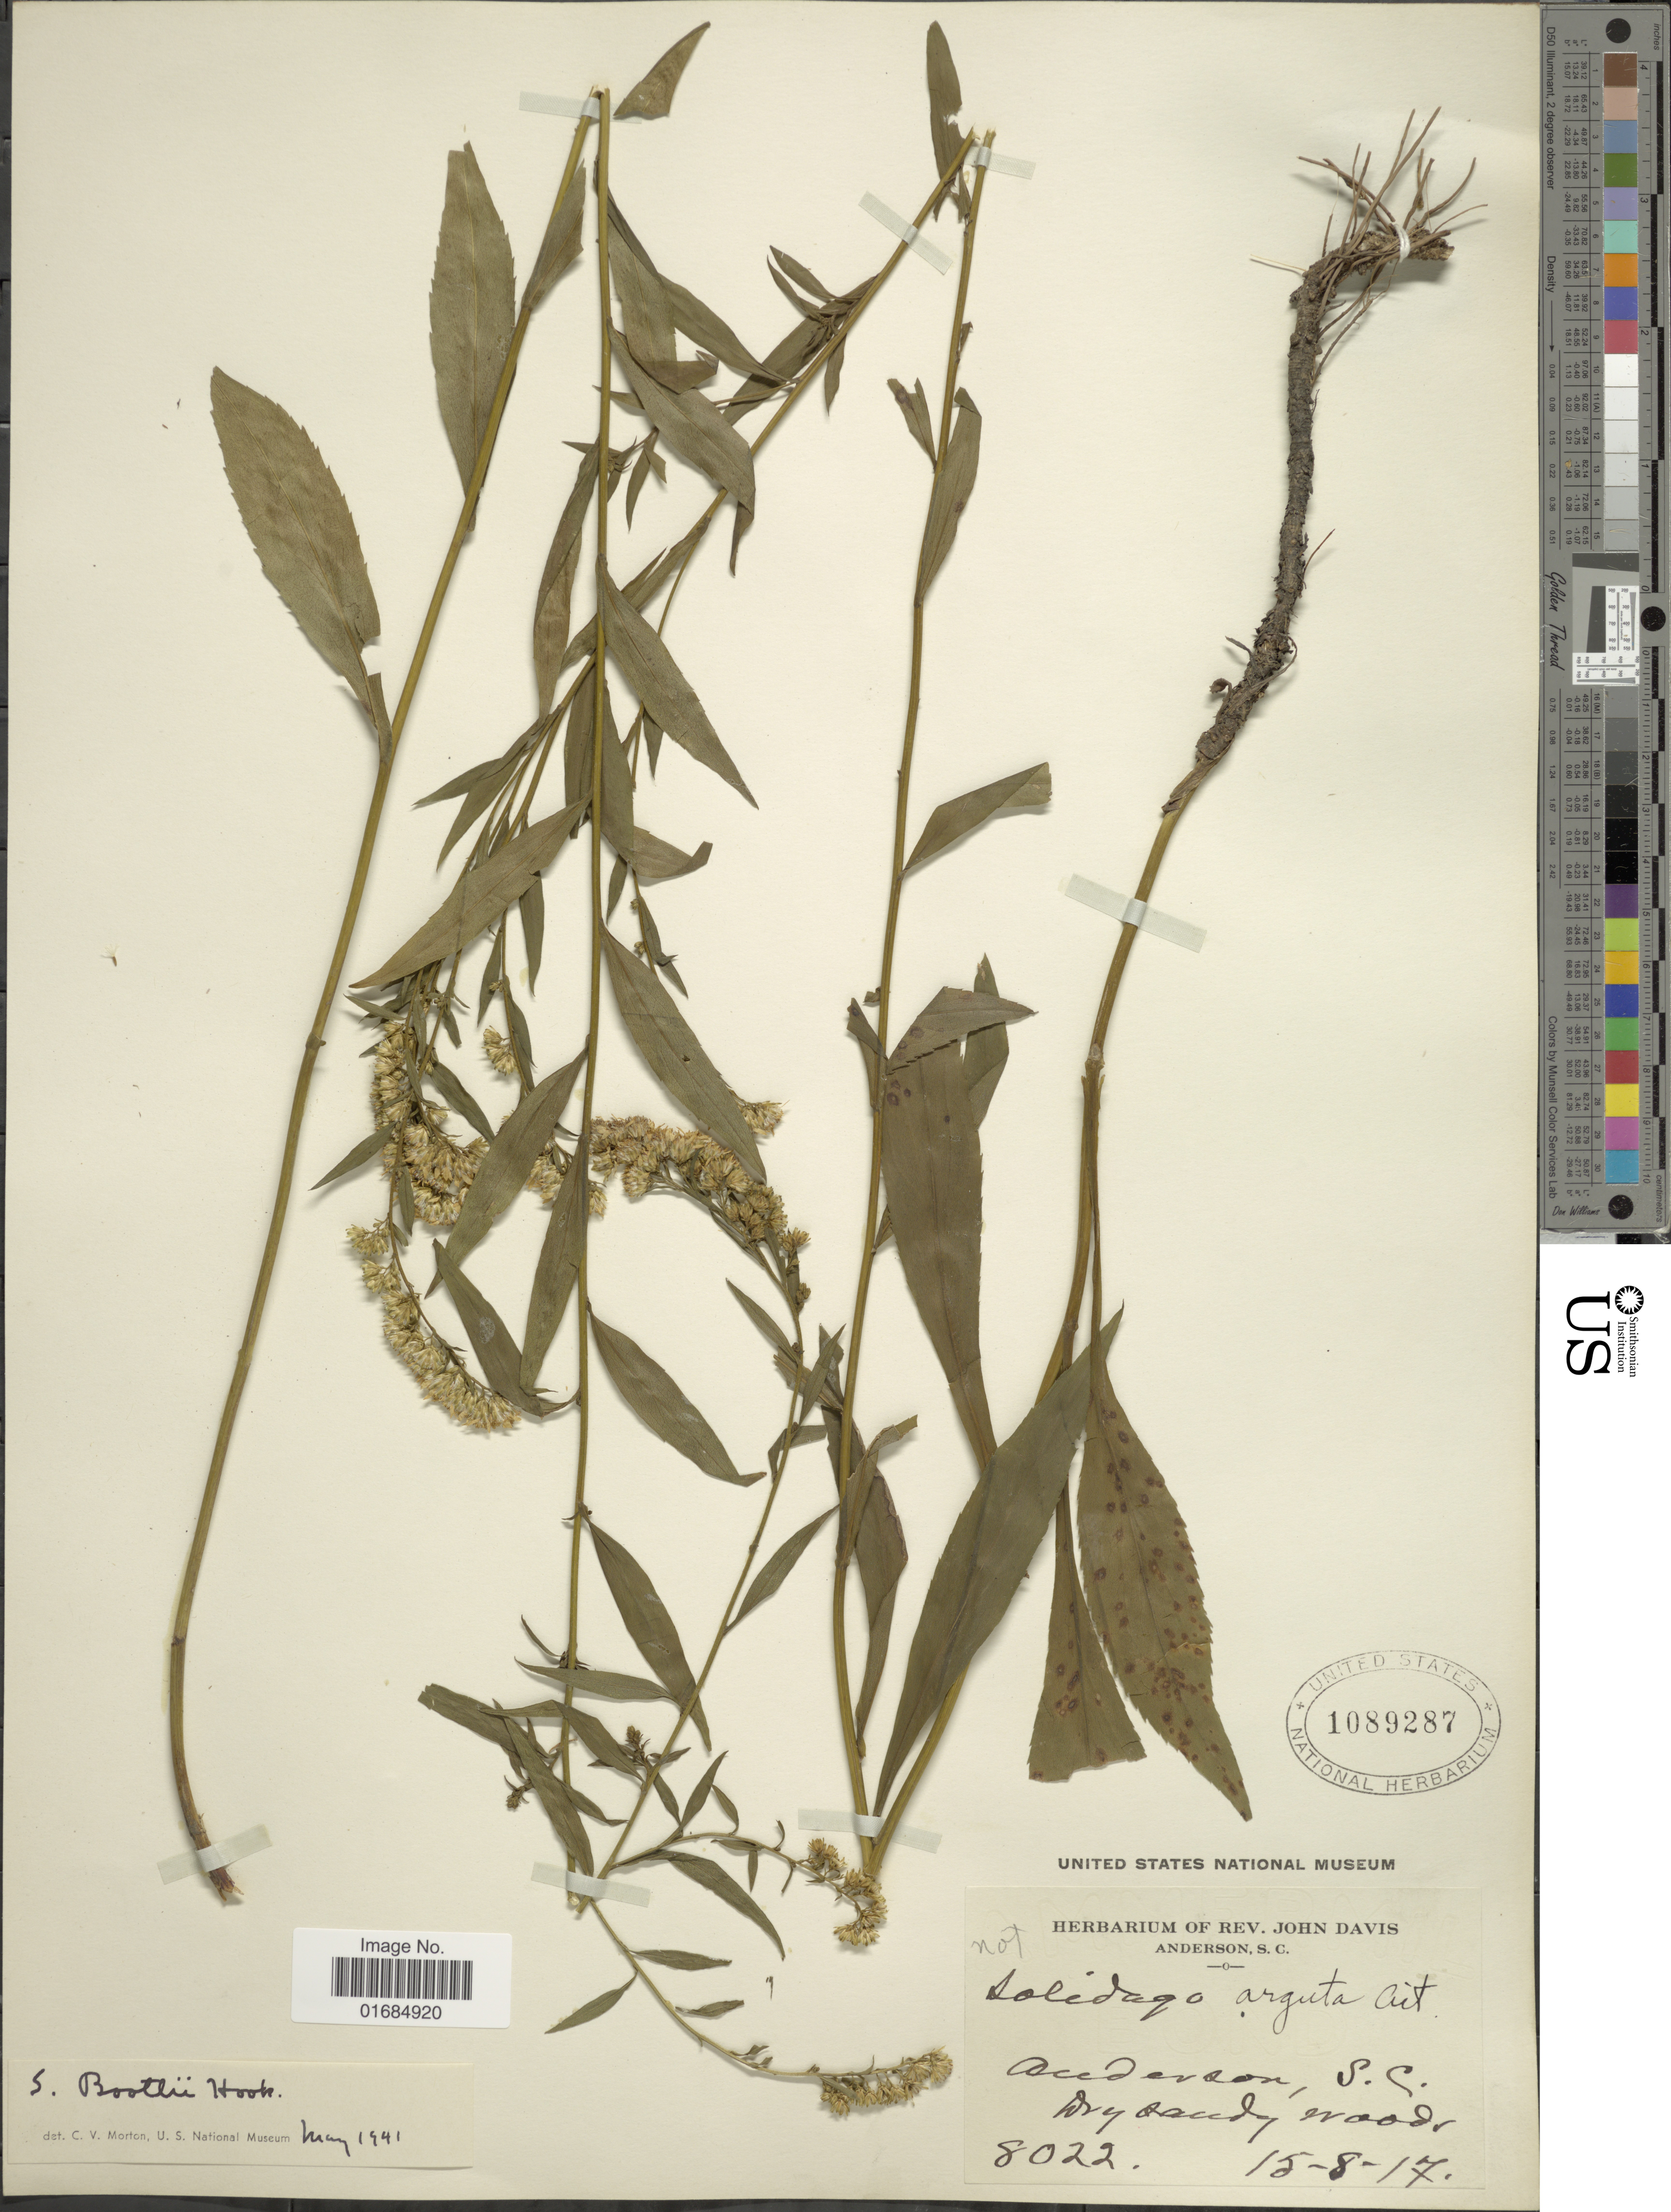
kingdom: Plantae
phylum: Tracheophyta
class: Magnoliopsida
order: Asterales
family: Asteraceae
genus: Solidago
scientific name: Solidago boottii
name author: Hook.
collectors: ex herb. Rev. John Davis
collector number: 8022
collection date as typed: Transcribed d/m/y: 15/8/17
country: United States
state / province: South Carolina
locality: Anderson, Dry sandy Woods.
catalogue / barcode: US 1089287